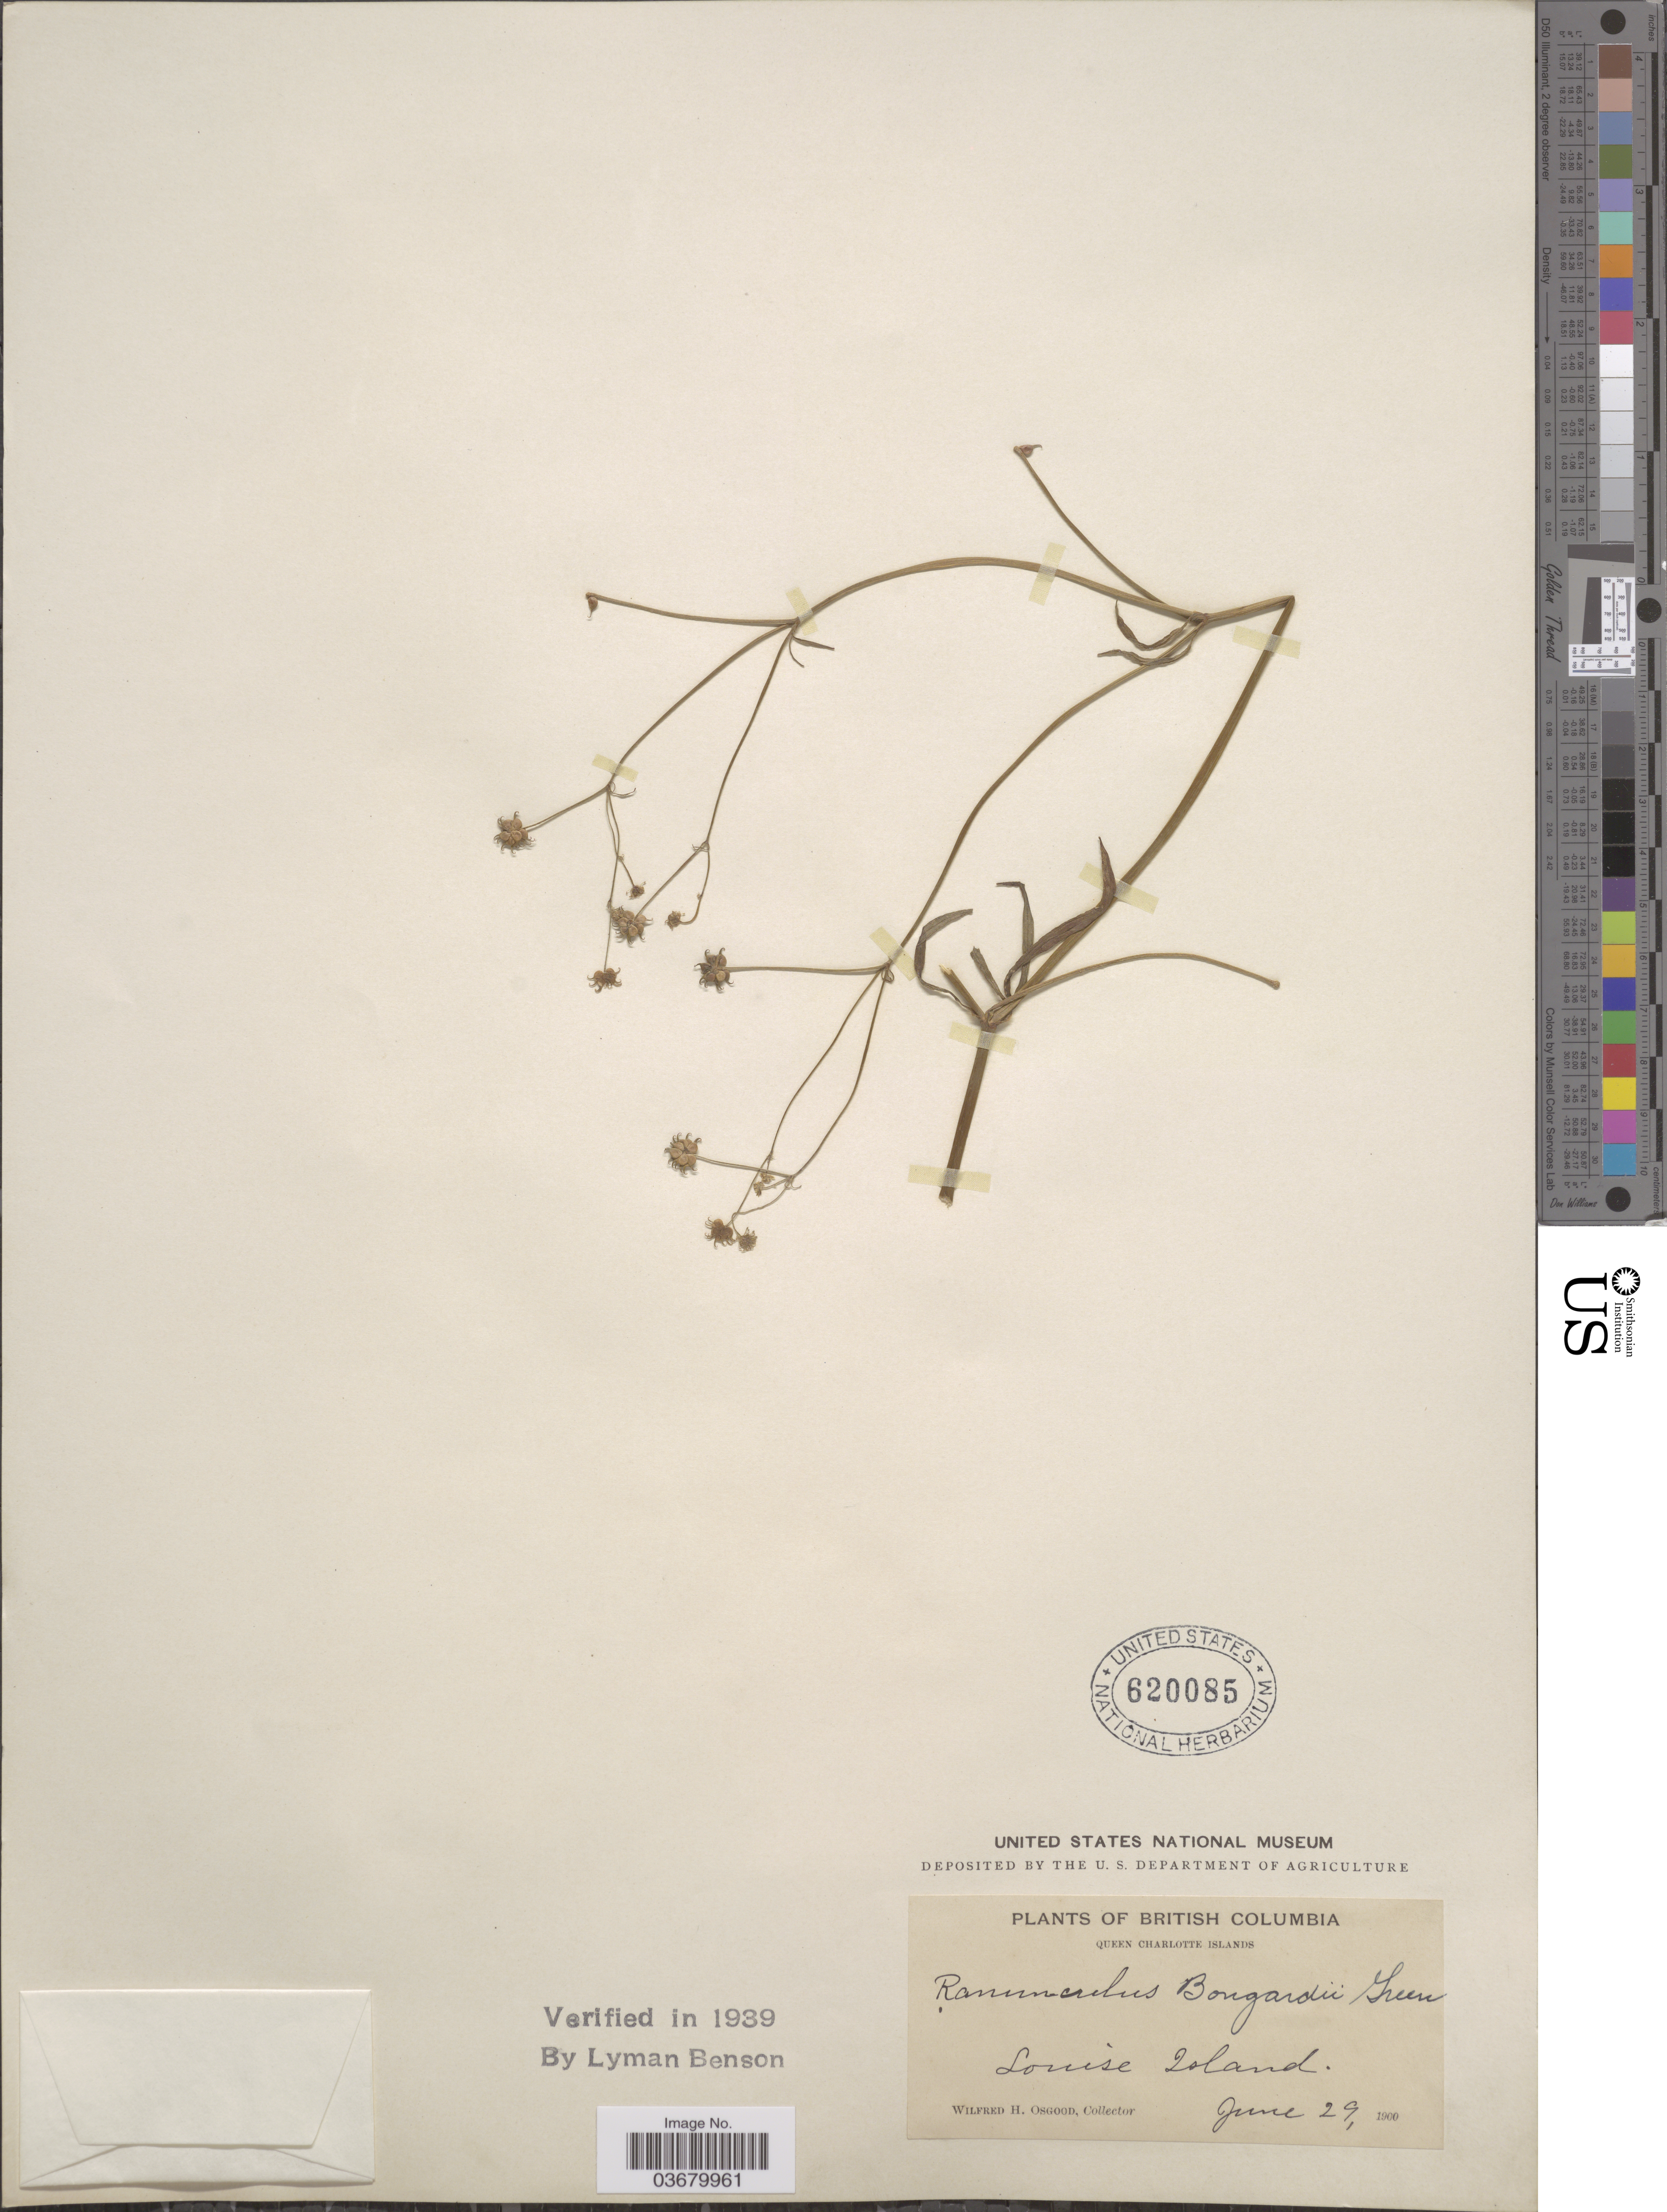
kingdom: Plantae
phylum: Tracheophyta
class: Magnoliopsida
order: Ranunculales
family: Ranunculaceae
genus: Ranunculus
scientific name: Ranunculus bongardii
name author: Greene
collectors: W. Osgood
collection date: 1900-06-29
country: Canada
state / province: British Columbia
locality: Queen Charlotte Islands. Louise Island.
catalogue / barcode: US 620085